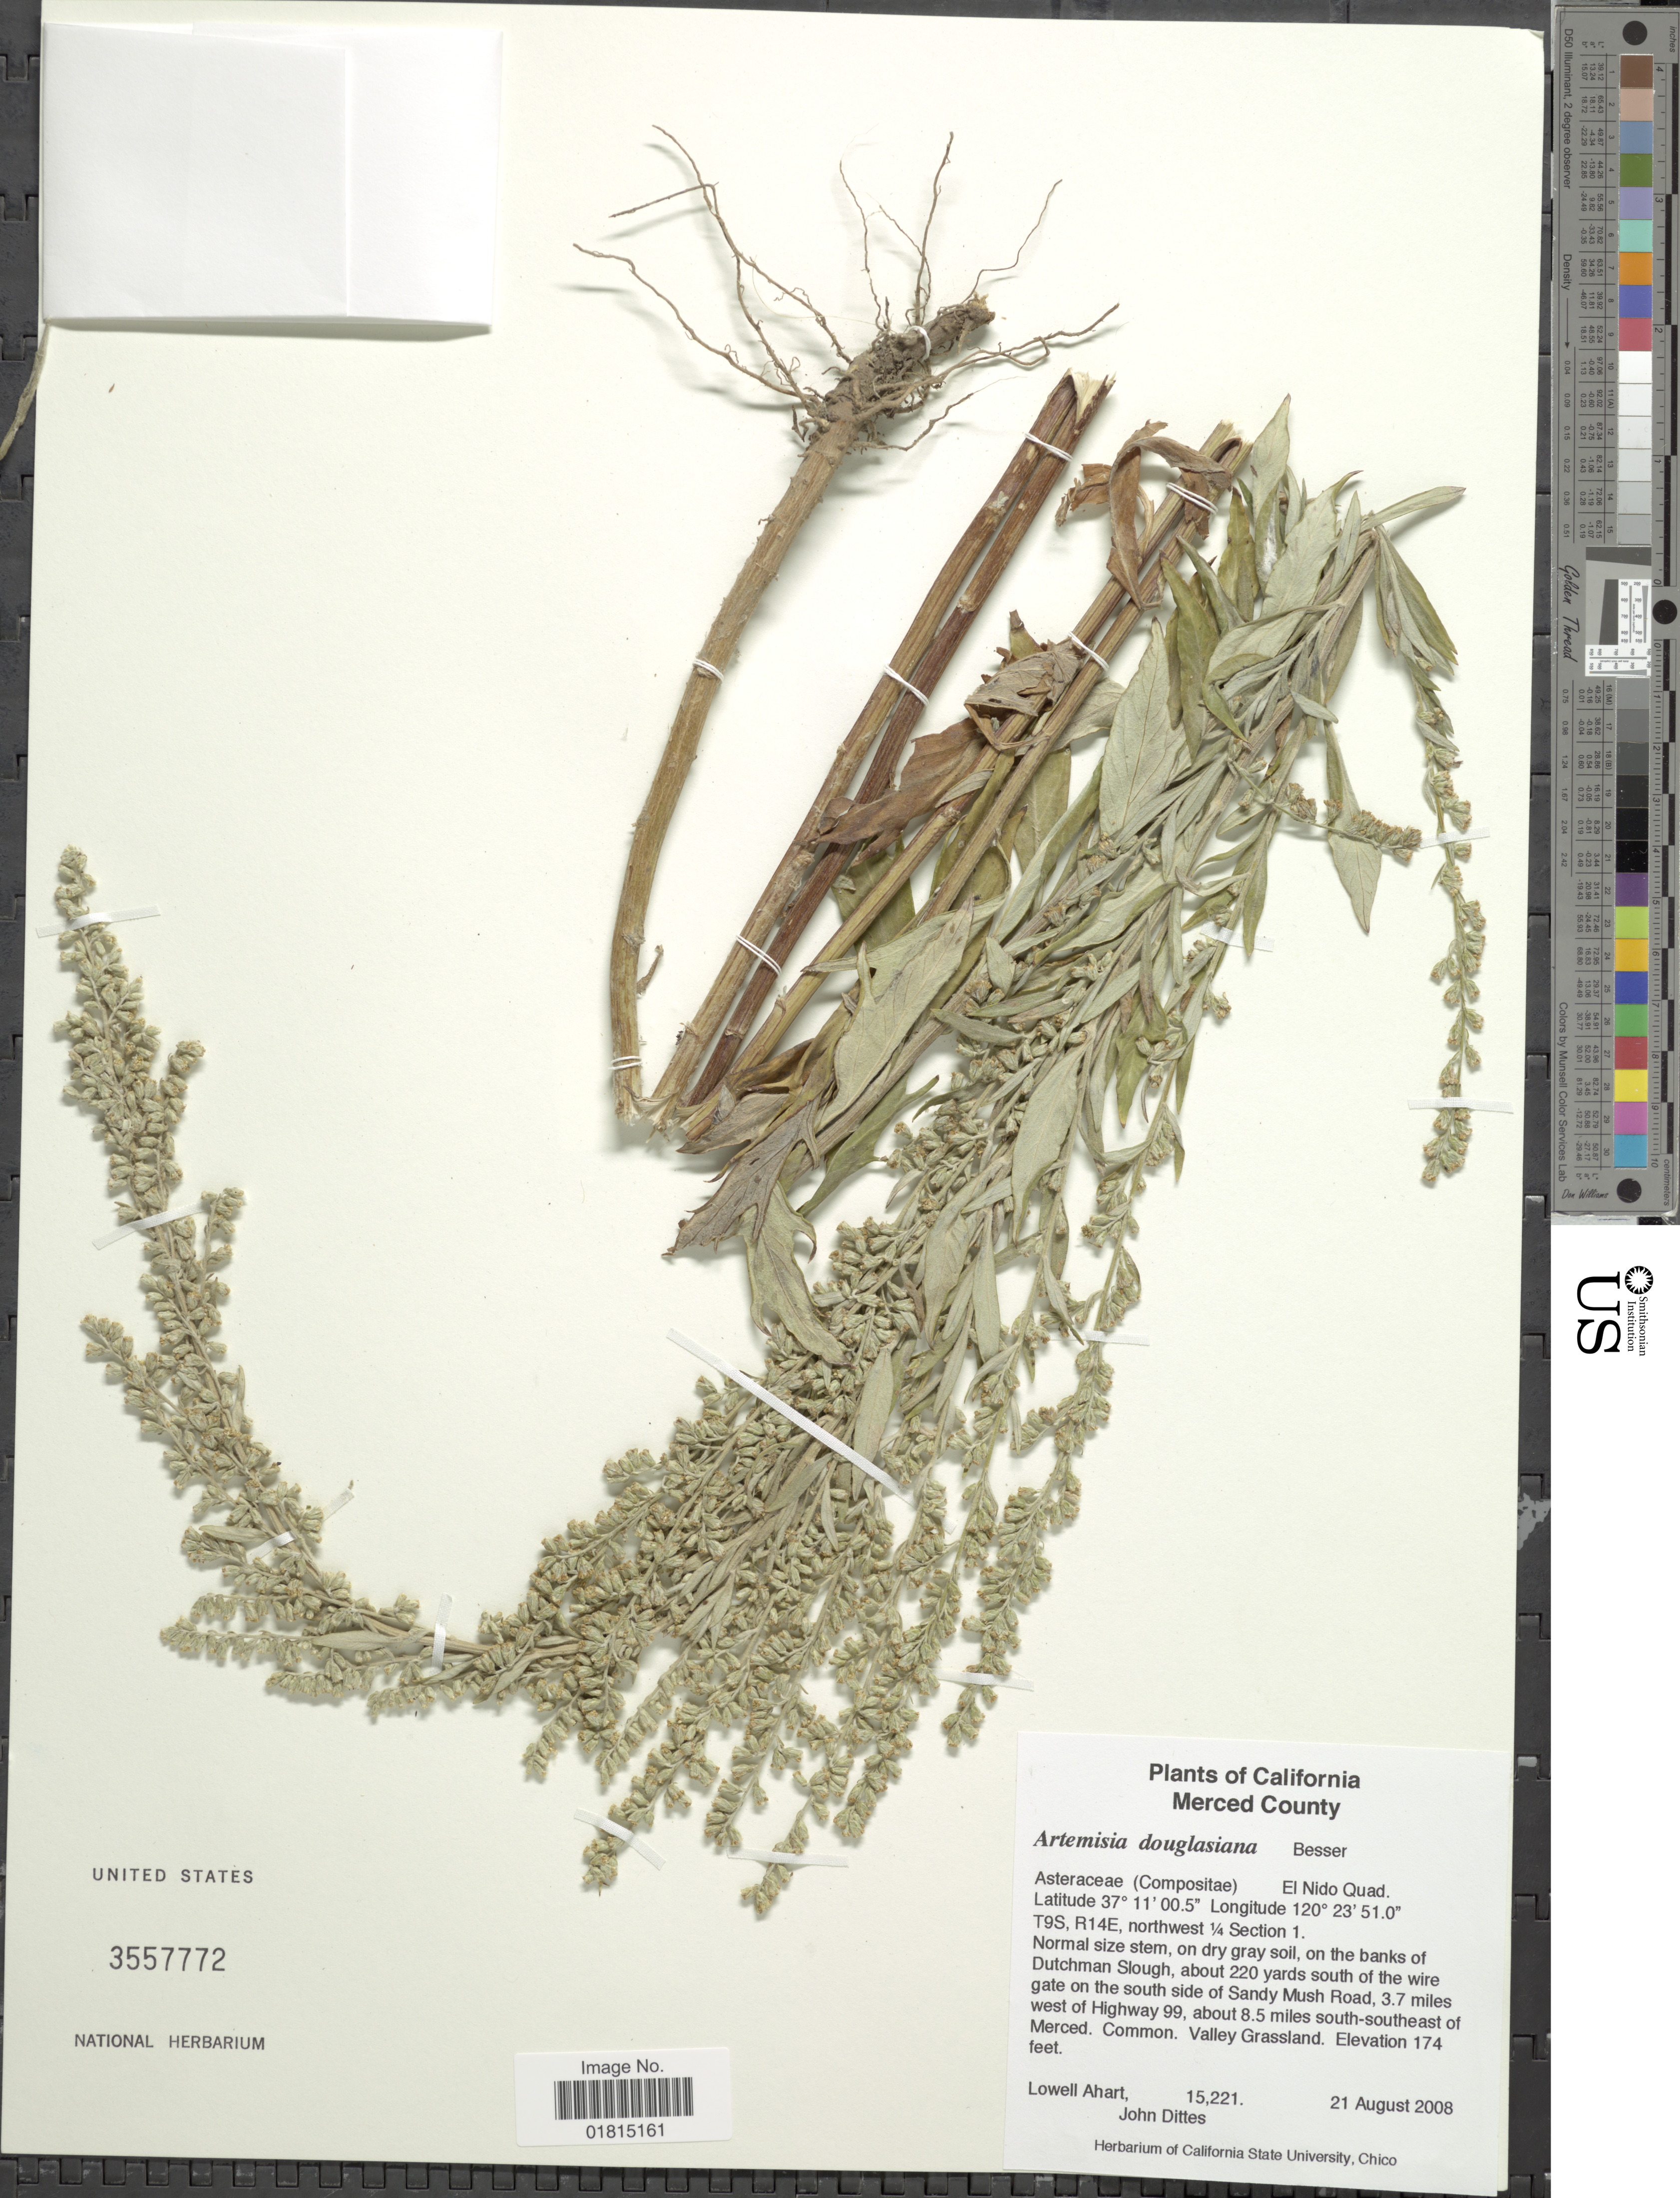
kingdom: Plantae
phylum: Tracheophyta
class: Magnoliopsida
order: Asterales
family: Asteraceae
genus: Artemisia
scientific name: Artemisia douglasiana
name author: Besser ex Hook.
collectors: L. Ahart & J. Dittes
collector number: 15221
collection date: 2008-08-21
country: United States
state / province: California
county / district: Merced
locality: Merced County. T9S, R14E, northwest ¼ Section 1. On the banks of Dutchman Slough, about 220 yards south of the wire gate on the south side of Sandy Mush Road, 3.7 miles west of Highway 99, about 8.5 miles south-southeast of Merced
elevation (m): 53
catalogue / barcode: US 3557772